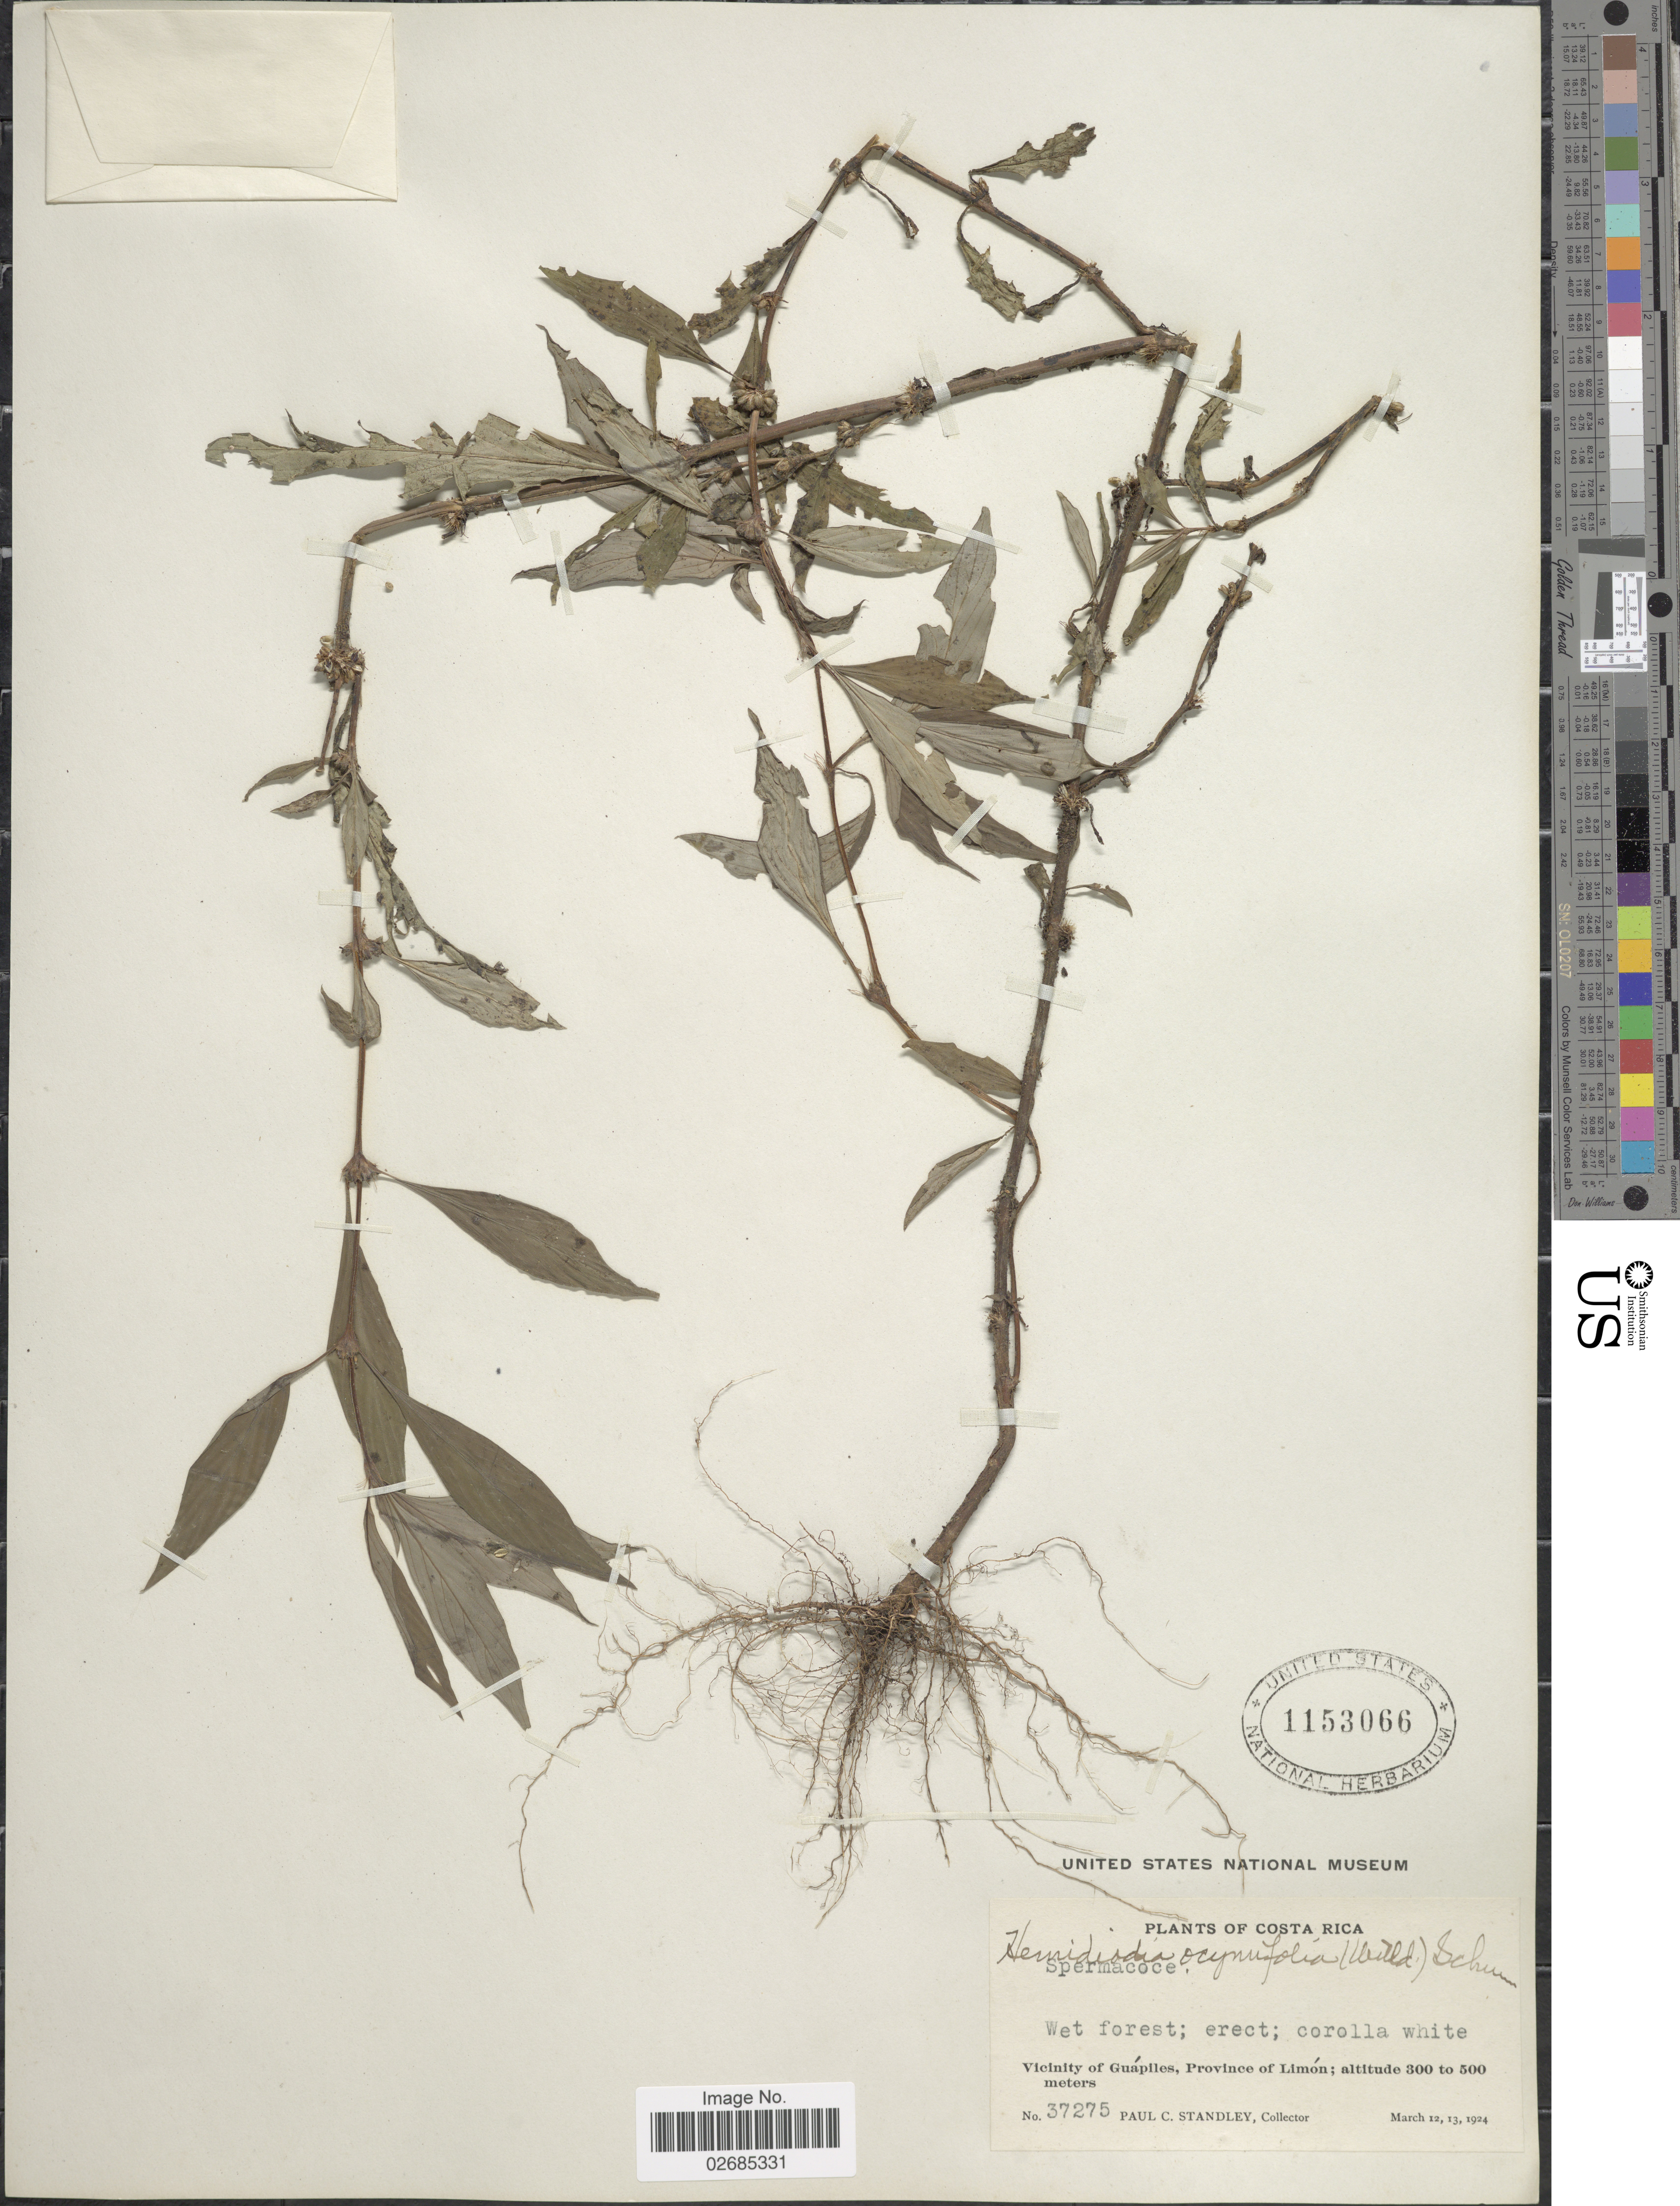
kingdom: Plantae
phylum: Tracheophyta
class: Magnoliopsida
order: Gentianales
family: Rubiaceae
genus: Hemidiodia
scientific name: Hemidiodia ocimifolia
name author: (Willd.) K. Schum.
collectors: P. C. Standley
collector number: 37275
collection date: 1924-03-12/1924-03-13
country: Costa Rica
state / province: Limón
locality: Vicinity of Guapiles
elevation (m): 300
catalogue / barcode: US 1153066